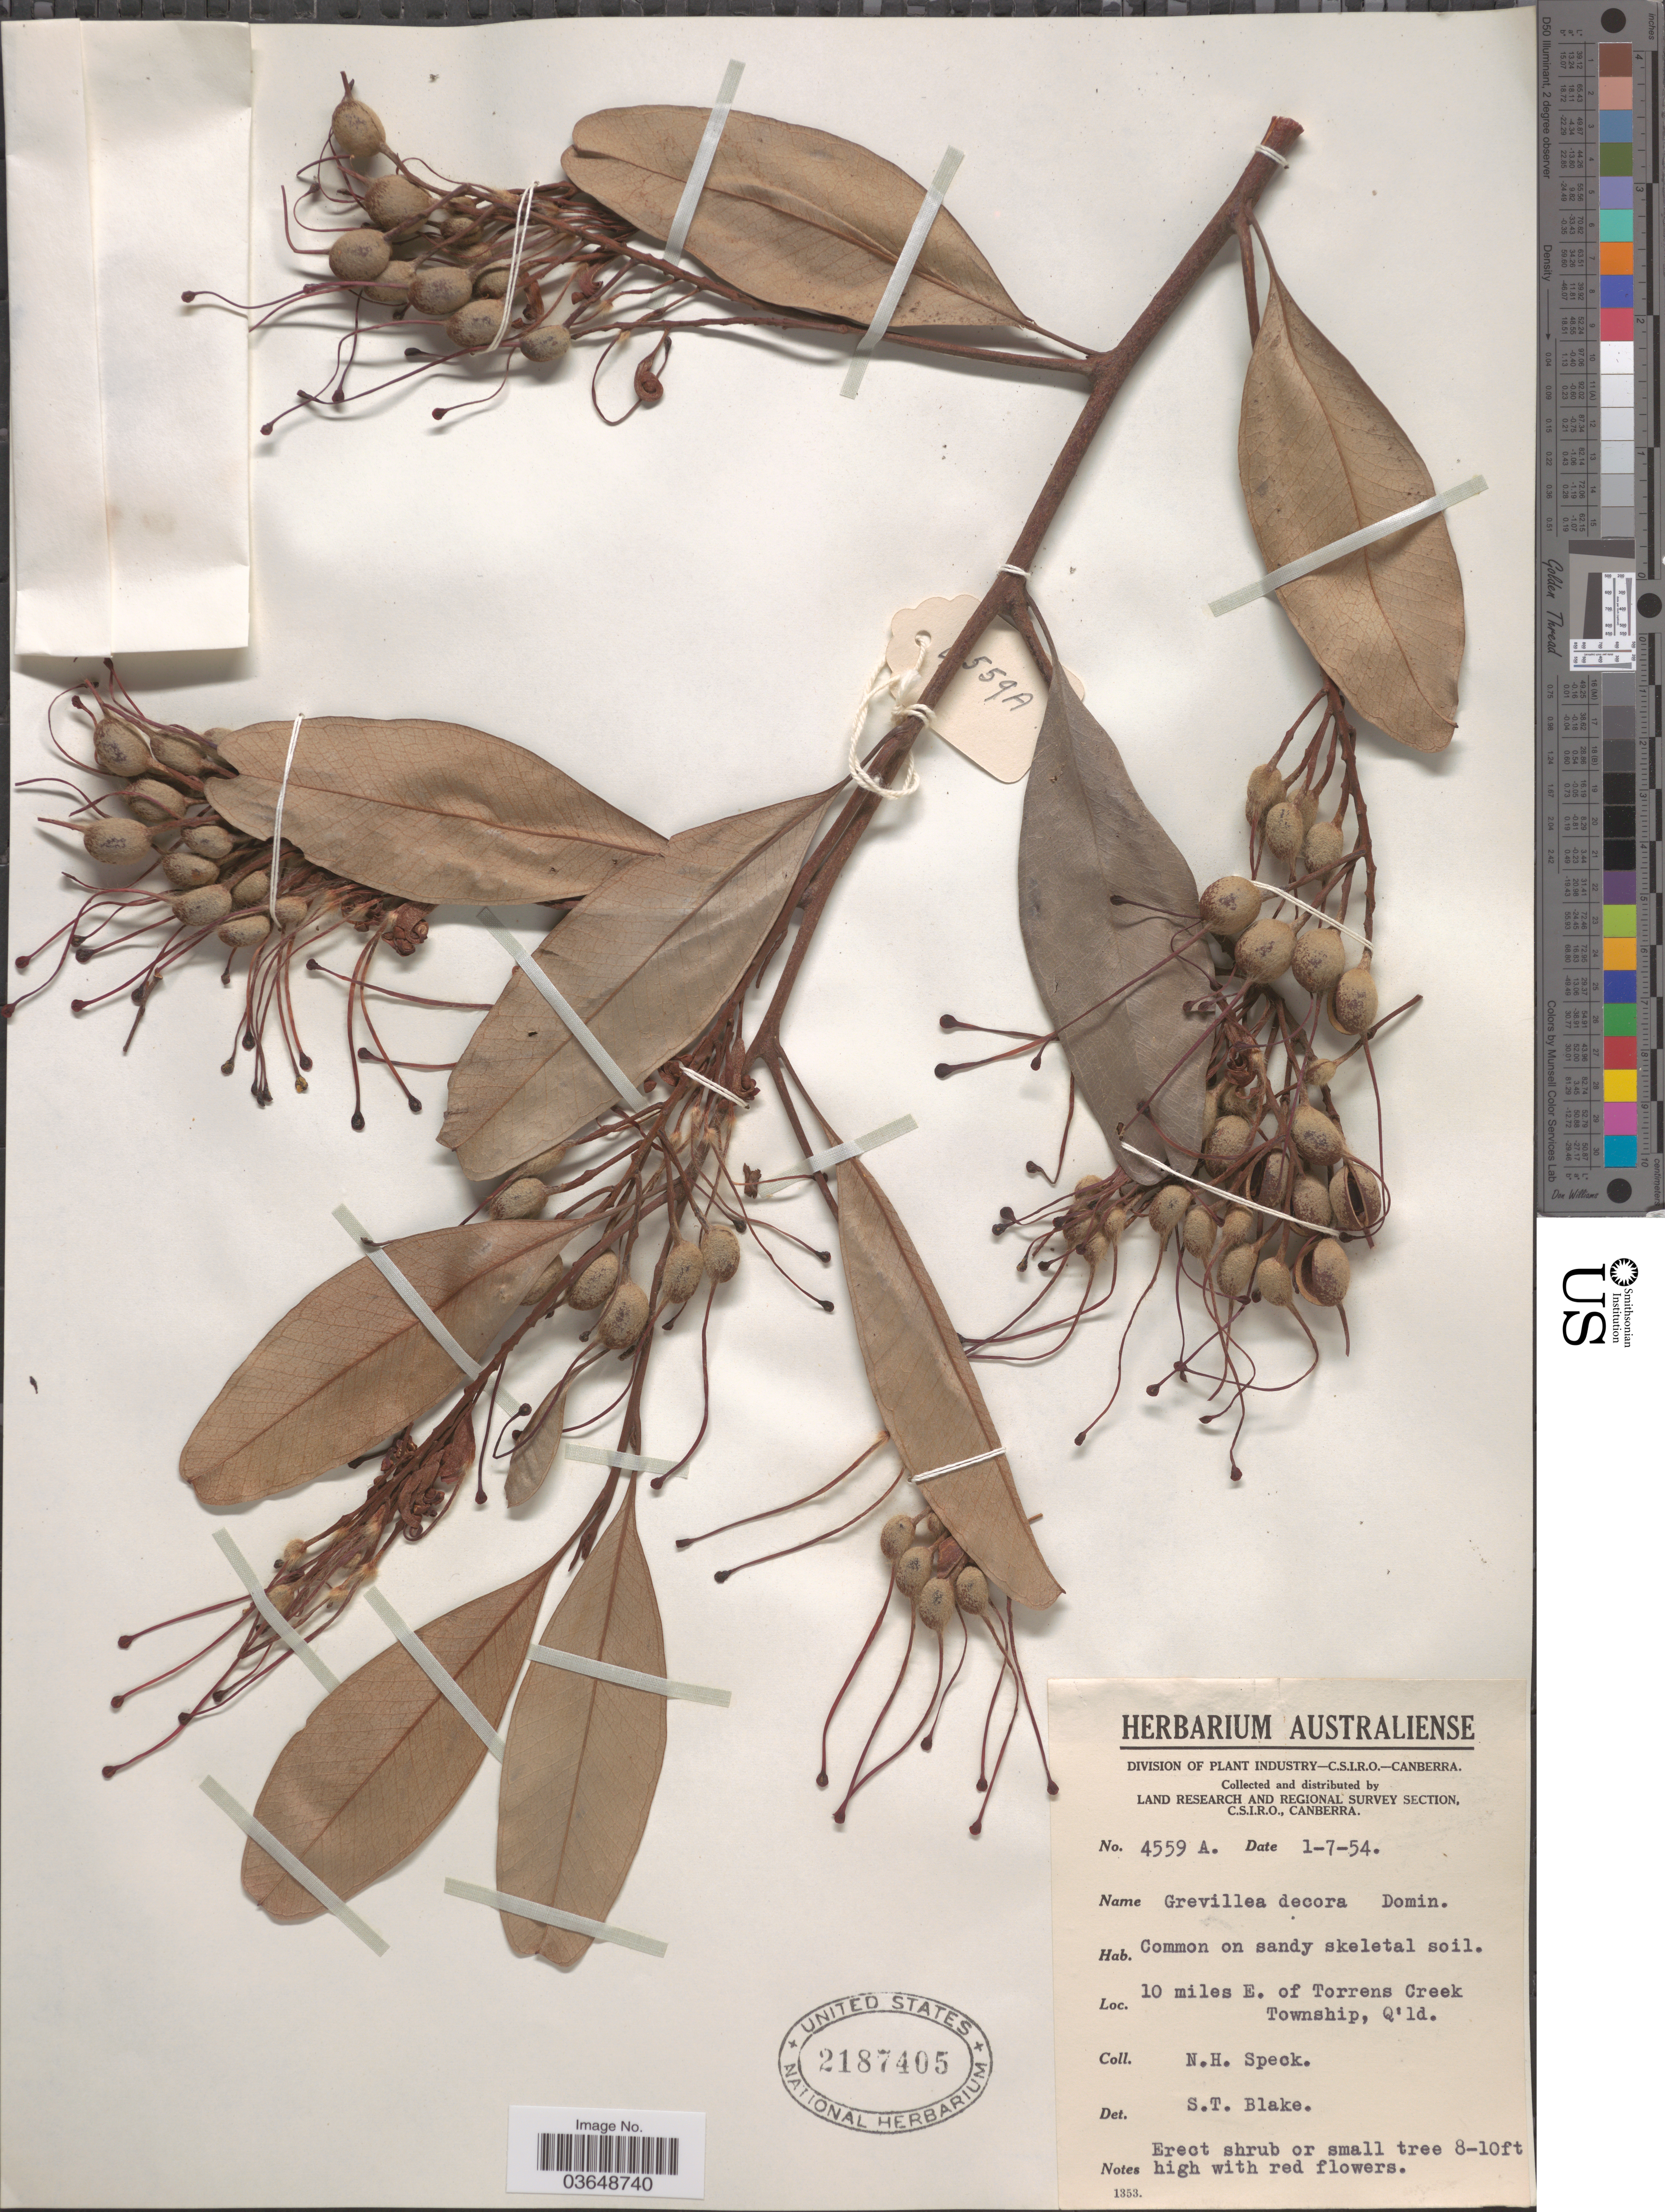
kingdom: Plantae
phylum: Tracheophyta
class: Magnoliopsida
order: Proteales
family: Proteaceae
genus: Grevillea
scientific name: Grevillea decora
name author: Domin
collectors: N. Speck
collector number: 4559A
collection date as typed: Transcribed d/m/y: 1/7/54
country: Australia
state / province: Queensland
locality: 10 miles E. of Torrens Creek Township, Q'ld.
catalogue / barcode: US 2187405